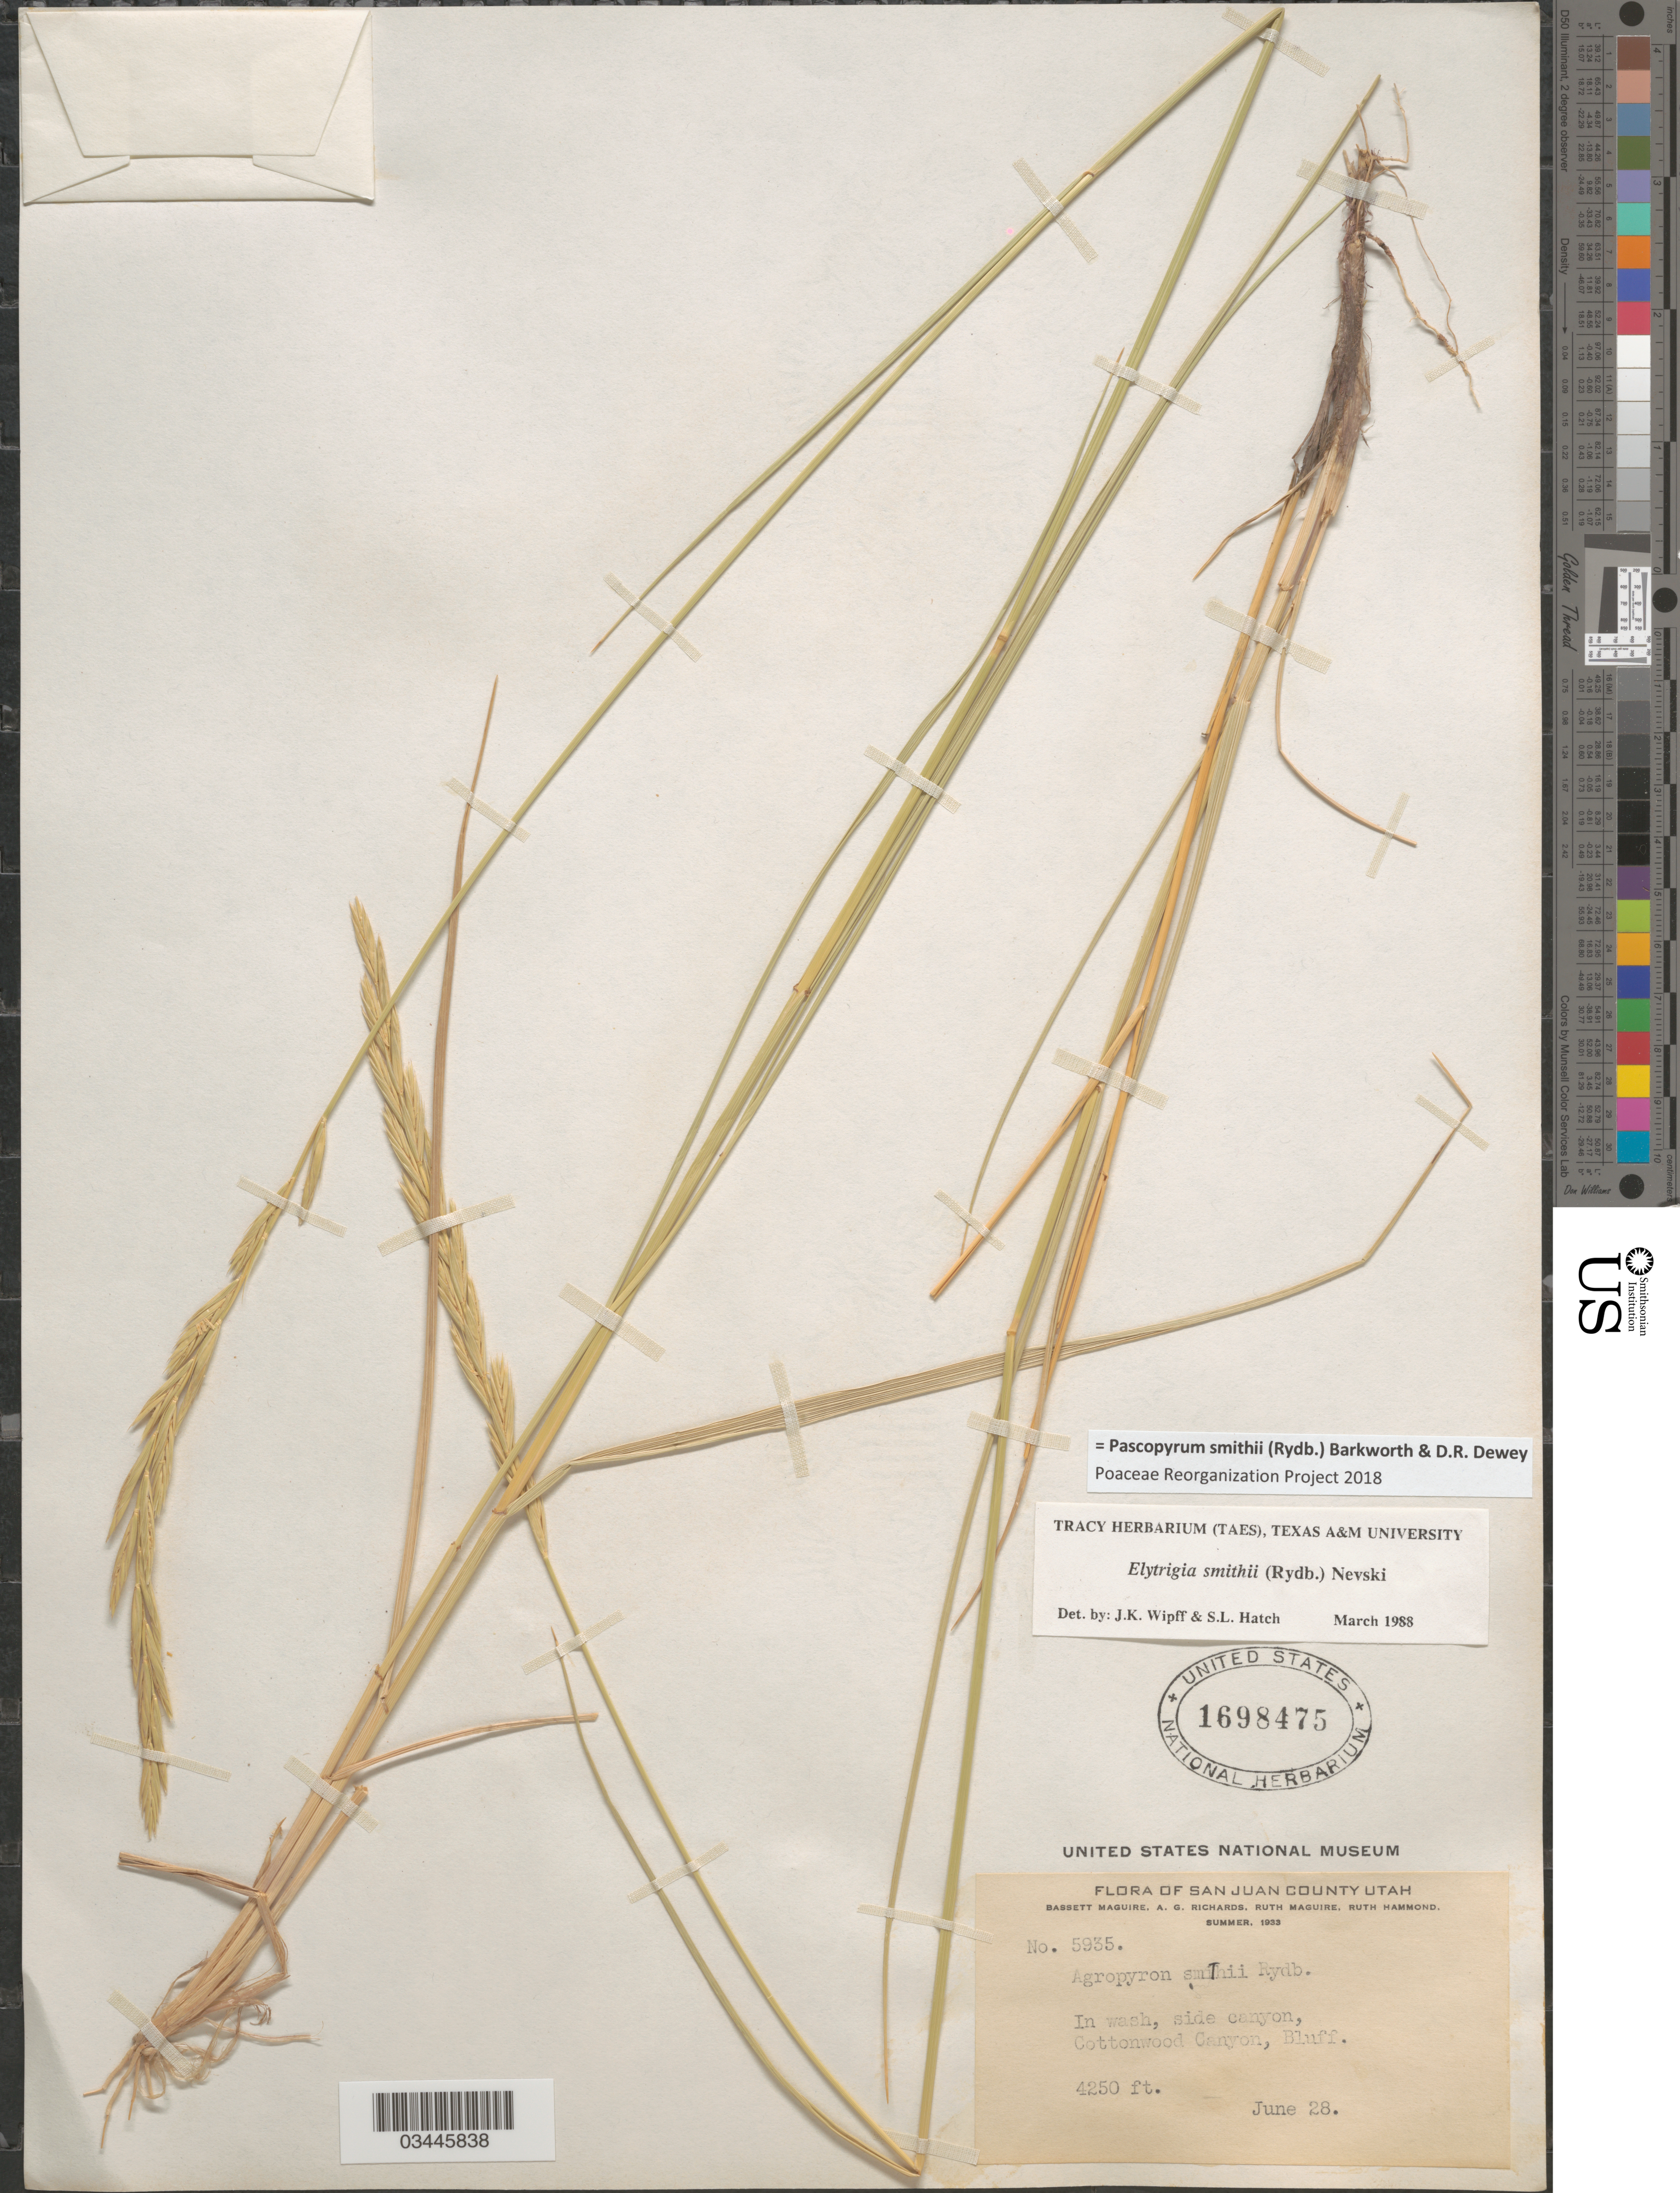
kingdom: Plantae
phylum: Tracheophyta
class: Liliopsida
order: Poales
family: Poaceae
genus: Pascopyrum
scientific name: Pascopyrum smithii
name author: (Rydb.) Barkworth & Dewey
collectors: B. Maguire, A. Richards, R. R. Maguire & R. Hammond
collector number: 5935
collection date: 1933-06-28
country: United States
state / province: Utah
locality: San Juan County. In wash, side canyon, Cottonwood Canyon, Bluff.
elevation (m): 1295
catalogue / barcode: US 1698475